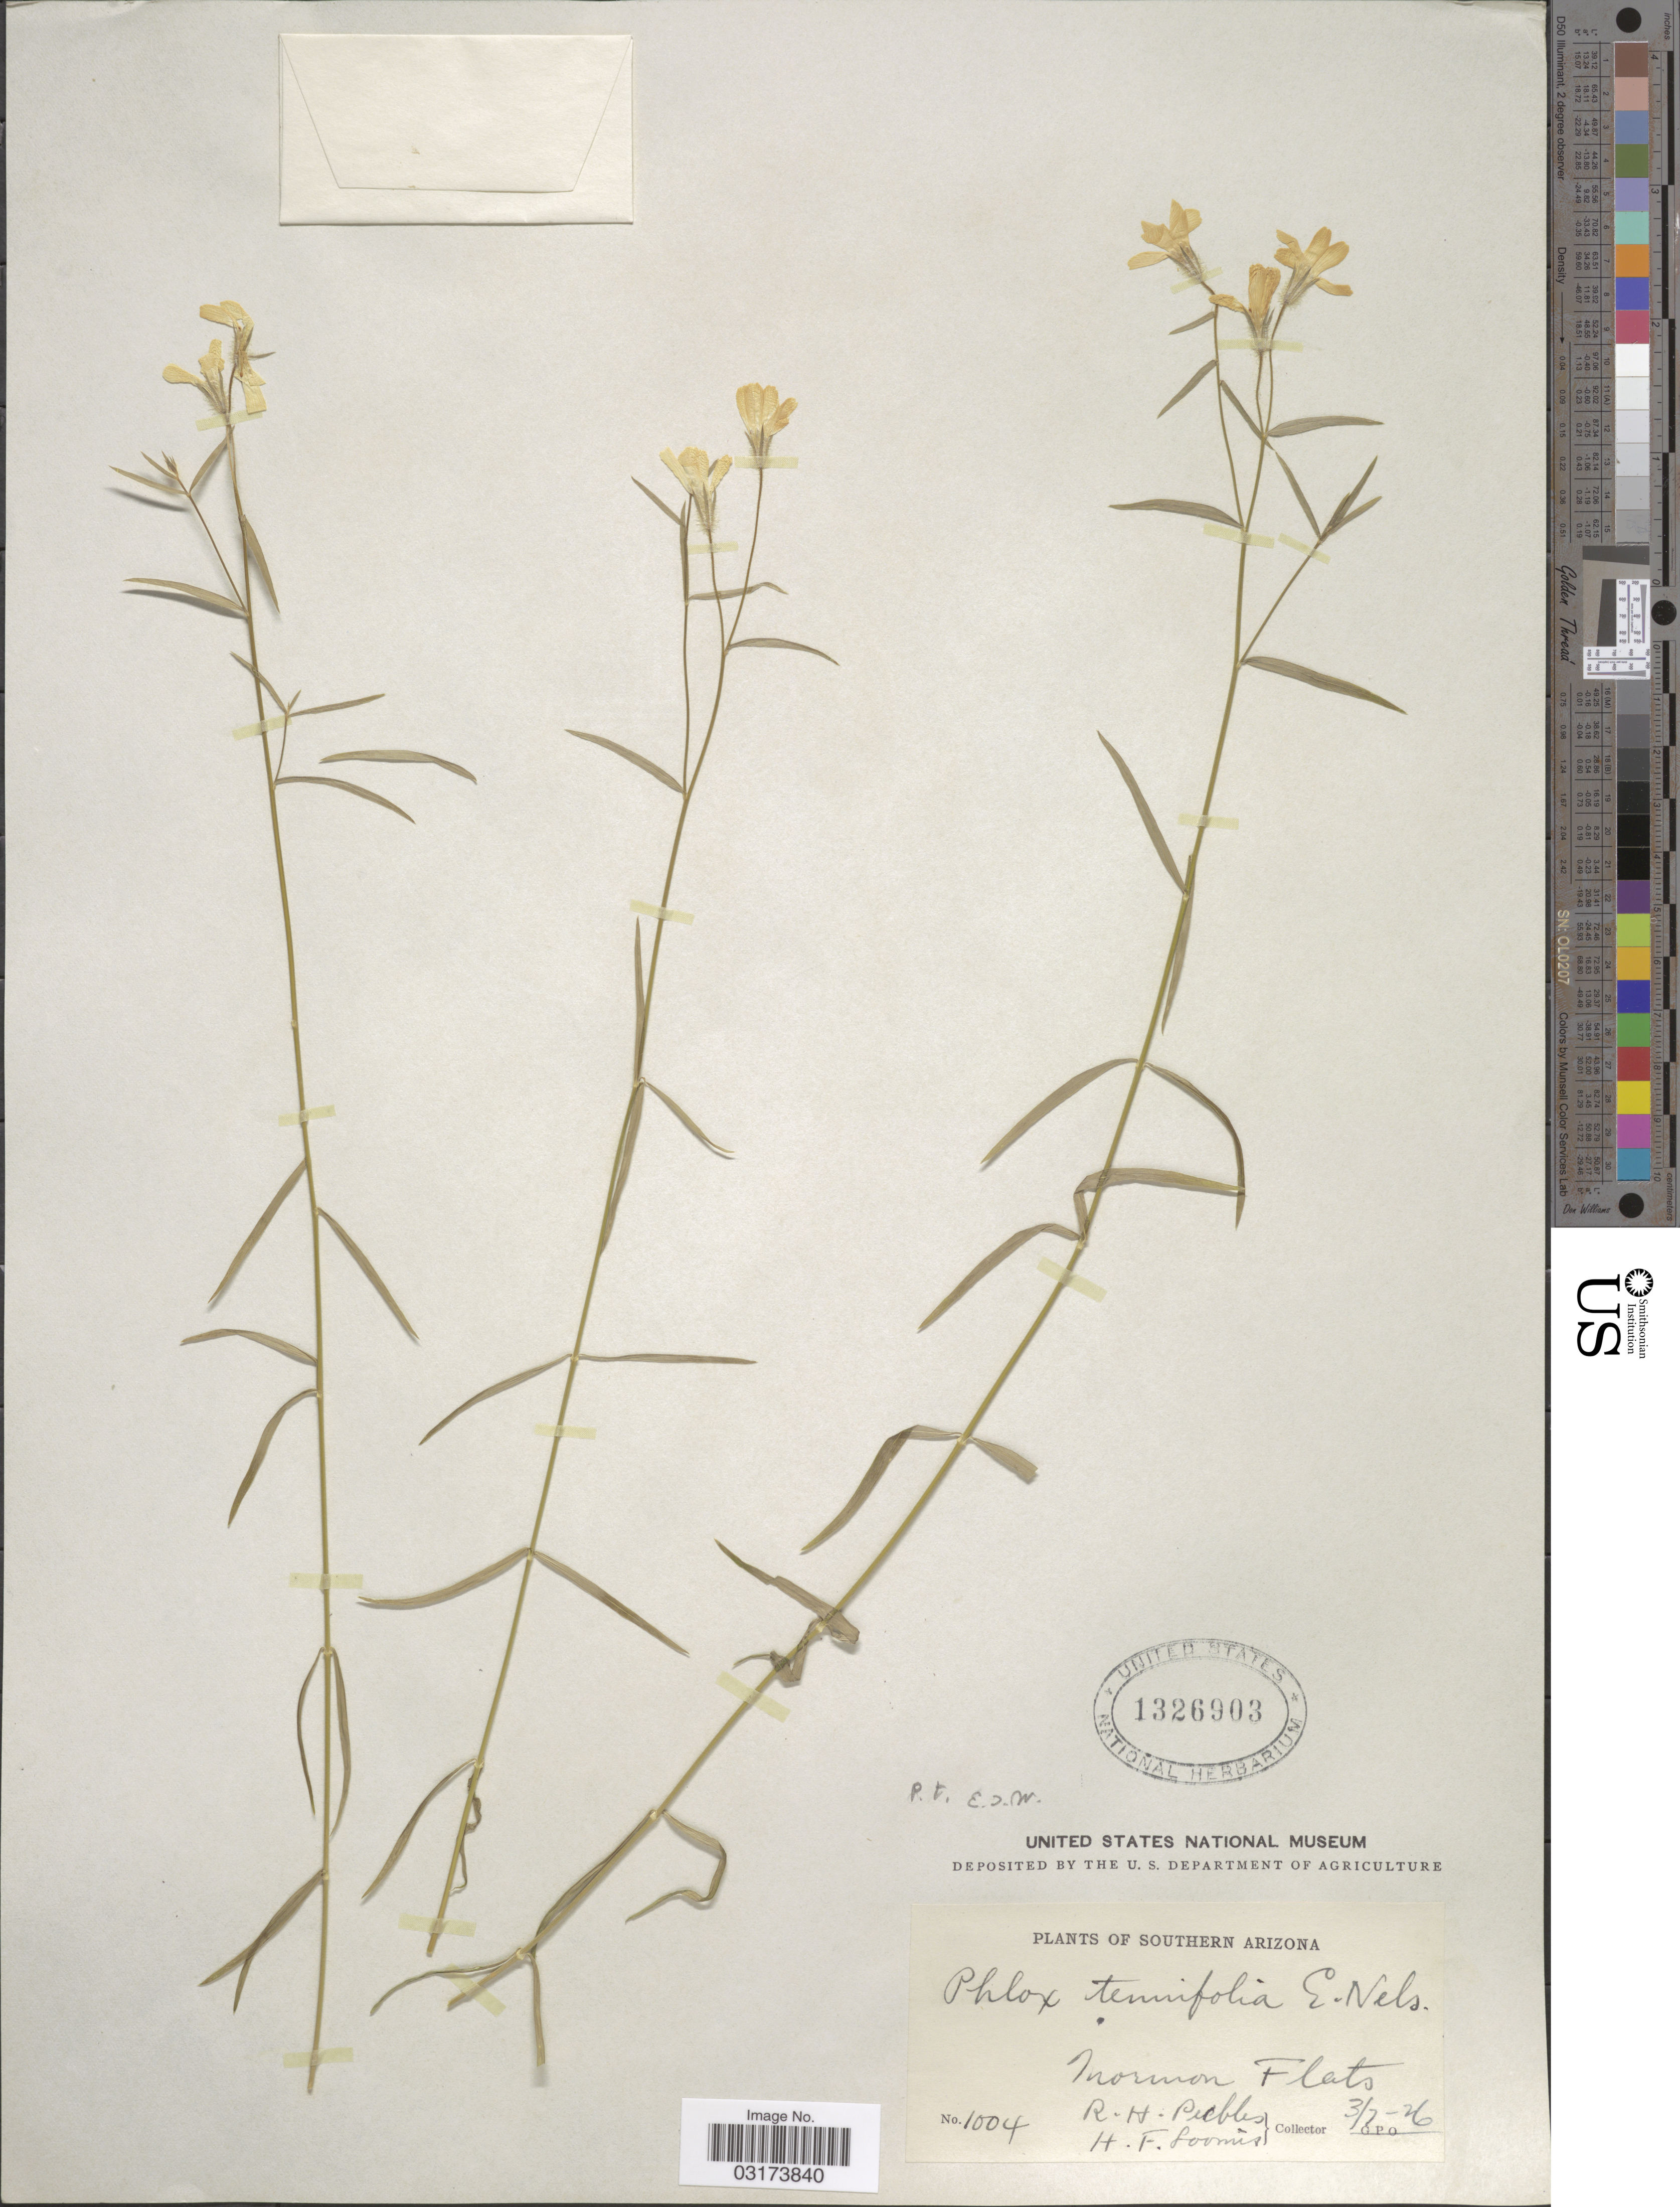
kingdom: Plantae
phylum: Tracheophyta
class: Magnoliopsida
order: Ericales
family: Polemoniaceae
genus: Phlox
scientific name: Phlox tenuifolia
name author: E.E. Nelson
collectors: R. H. Peebles & H. F. Loomis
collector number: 1004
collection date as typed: Transcribed d/m/y: 7/3/26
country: United States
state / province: Arizona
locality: Southern Arizona. Mormon Flats.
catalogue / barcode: US 1326903